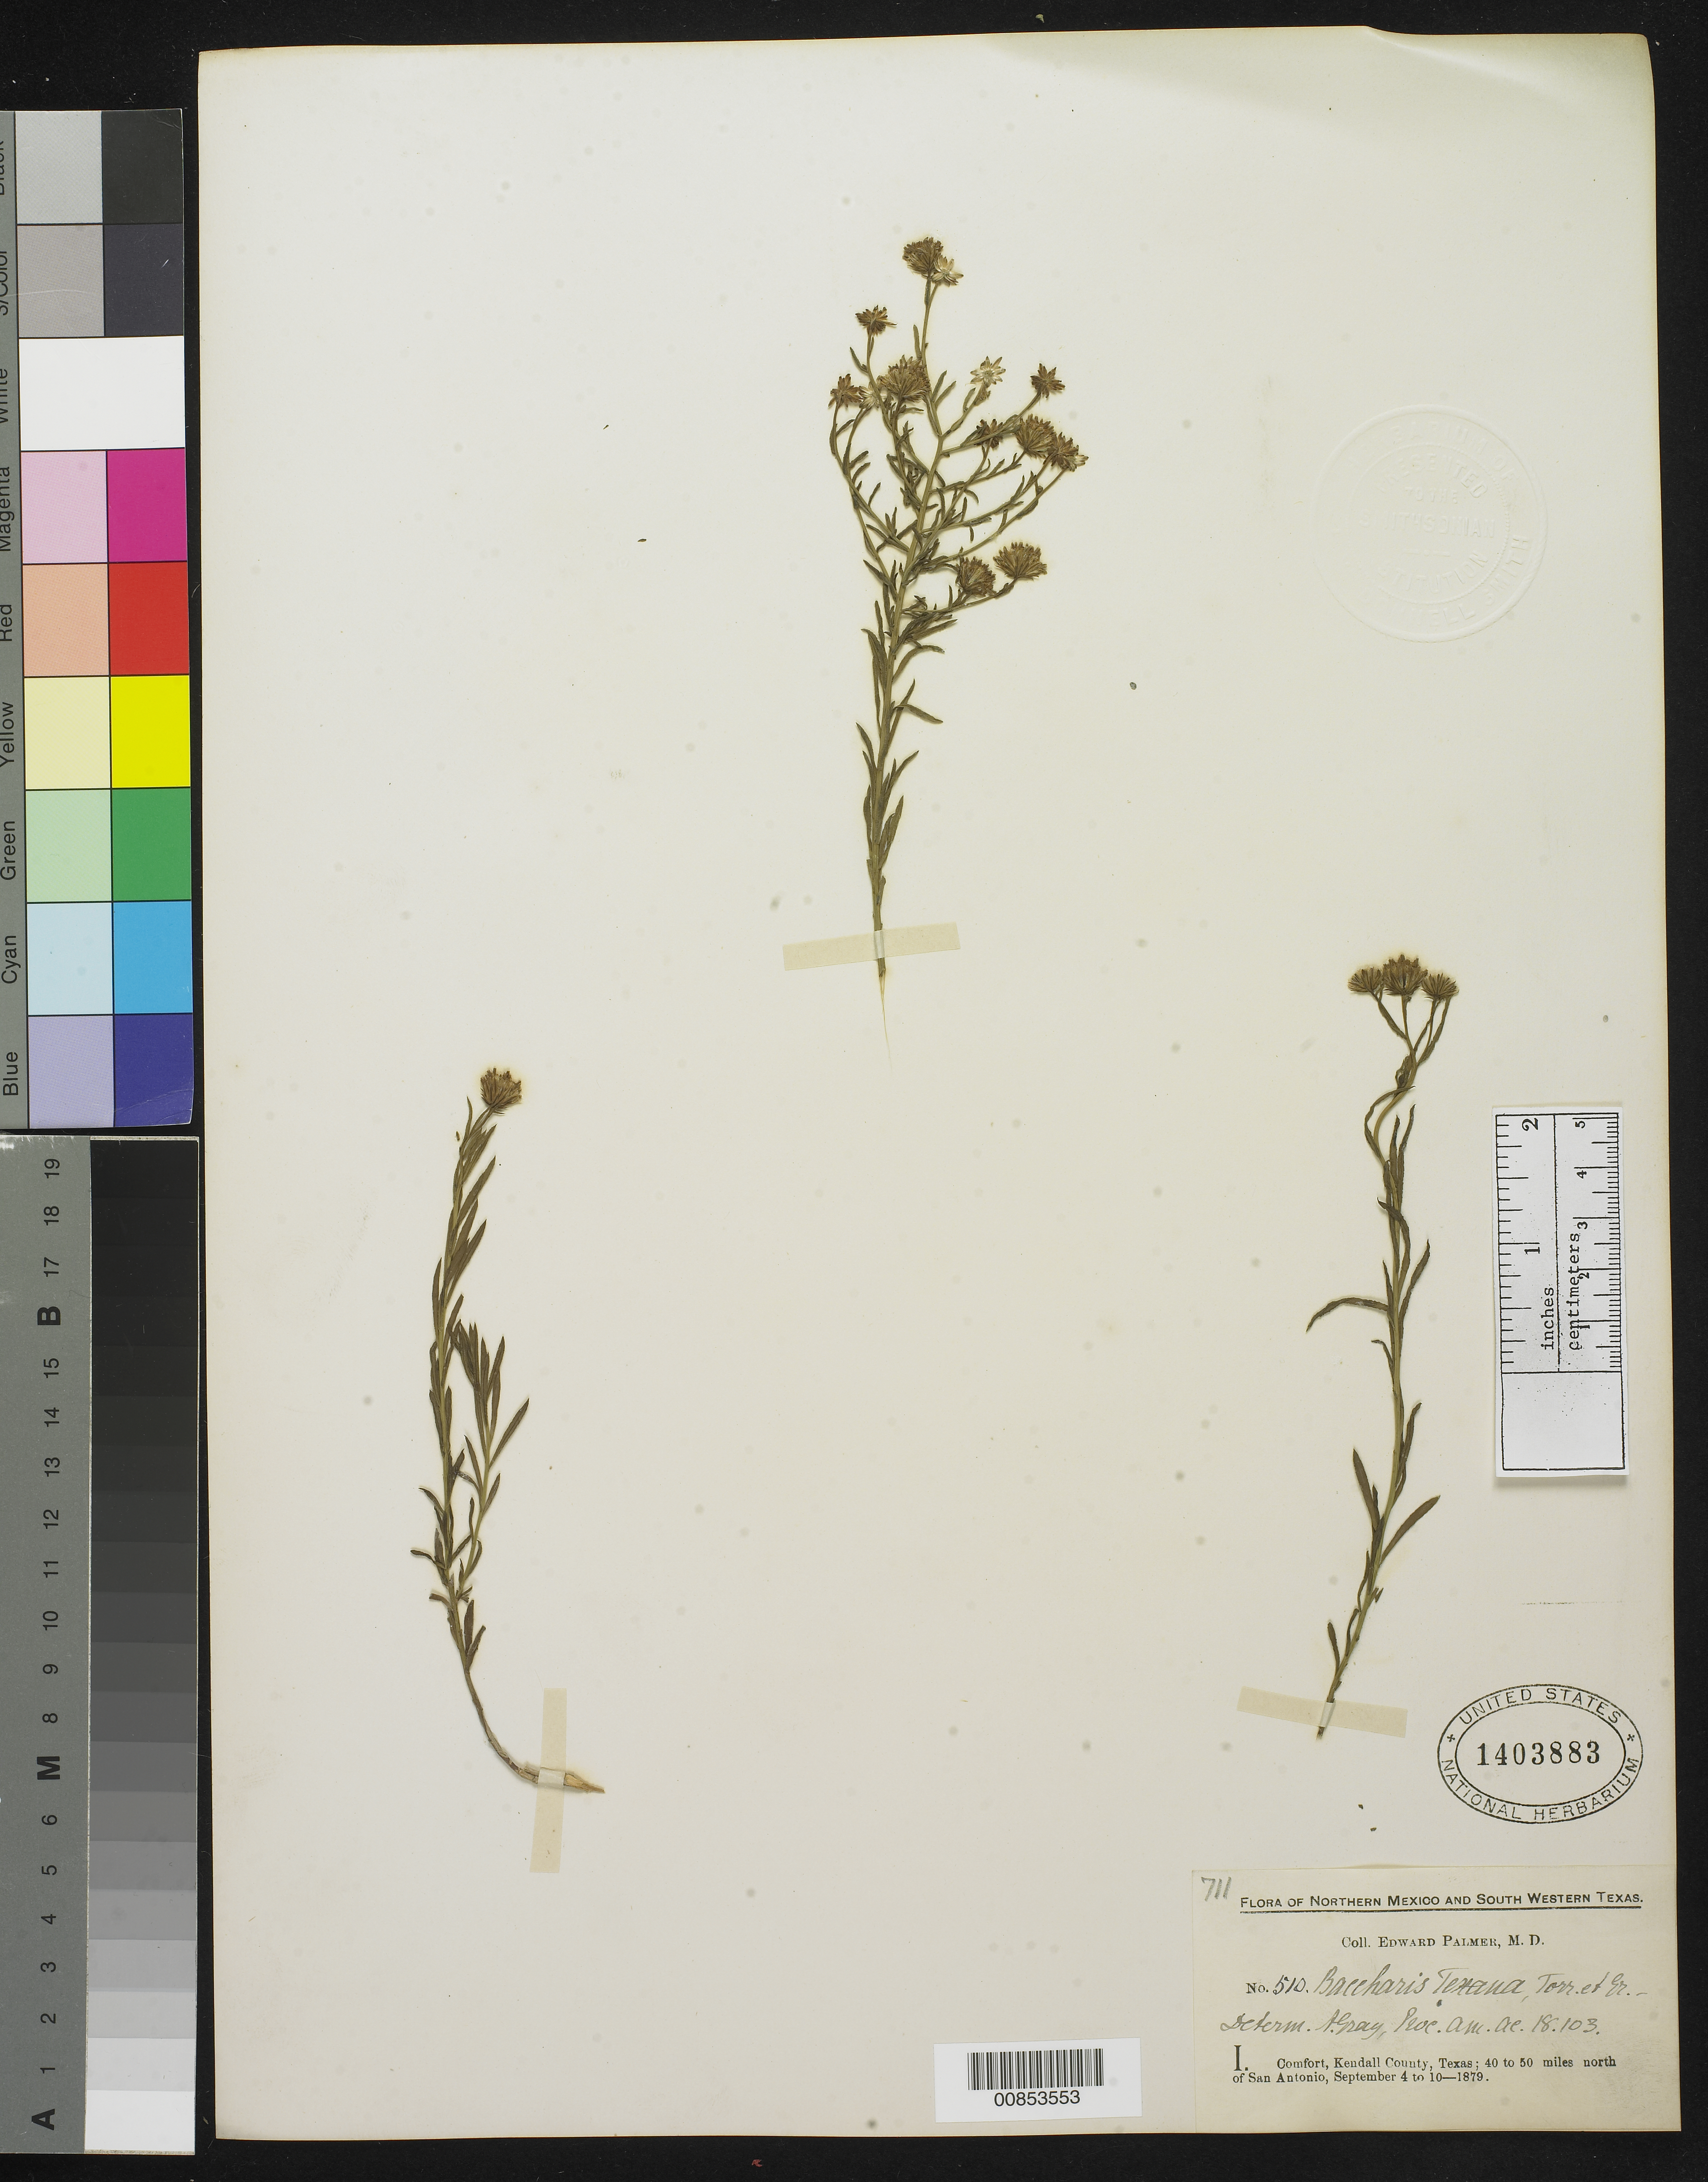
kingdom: Plantae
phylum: Tracheophyta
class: Magnoliopsida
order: Asterales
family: Asteraceae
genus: Baccharis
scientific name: Baccharis texana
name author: (Torr.) A. Gray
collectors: E. Palmer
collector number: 510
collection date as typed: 04 Sep 1879 to 10 Sep 1879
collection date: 1879-09-04/1879-09-10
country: United States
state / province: Texas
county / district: Kendall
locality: I. Comfort, Kendall County, Texas; 40 to 50 miles north of San Antonio.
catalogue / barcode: US 1403883